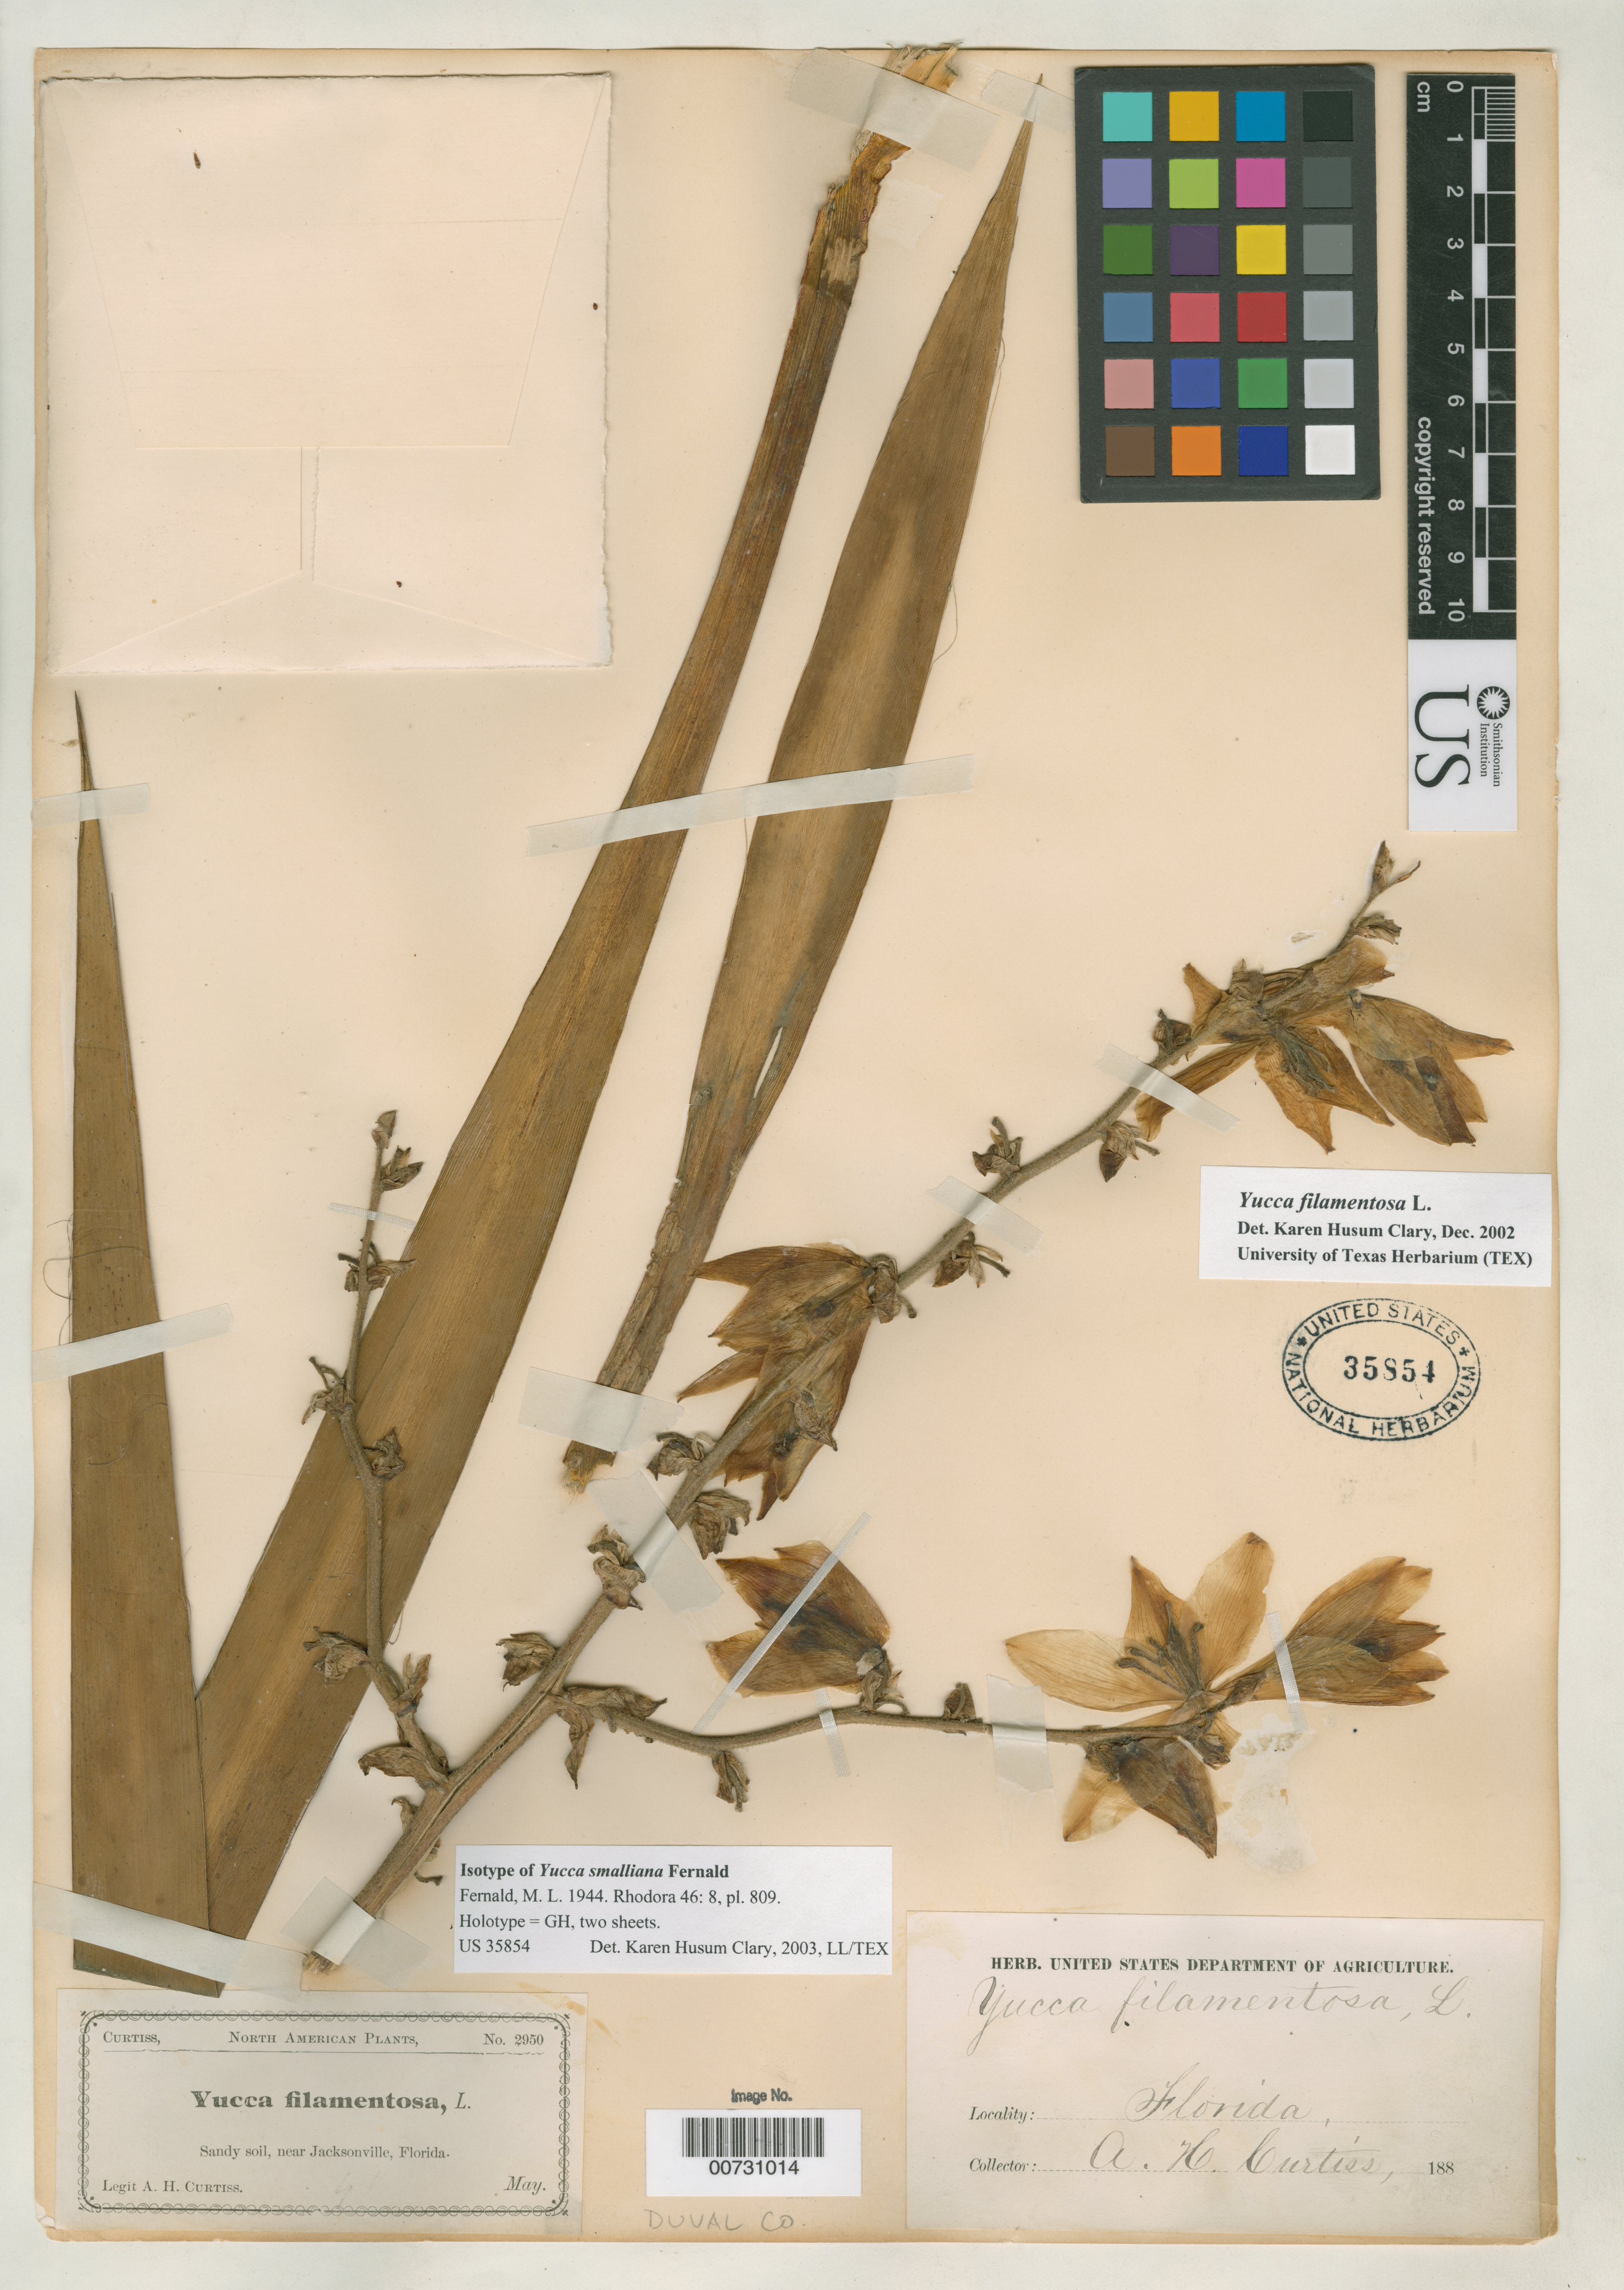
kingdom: Plantae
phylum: Tracheophyta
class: Liliopsida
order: Asparagales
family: Asparagaceae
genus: Yucca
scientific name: Yucca smalliana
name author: Fernald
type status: Isotype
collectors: A. H. Curtiss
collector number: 2950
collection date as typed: May 1898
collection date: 1898-05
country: United States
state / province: Florida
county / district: Duval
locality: Sandy soil, near Jacksonville, Florida.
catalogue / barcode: US 35854